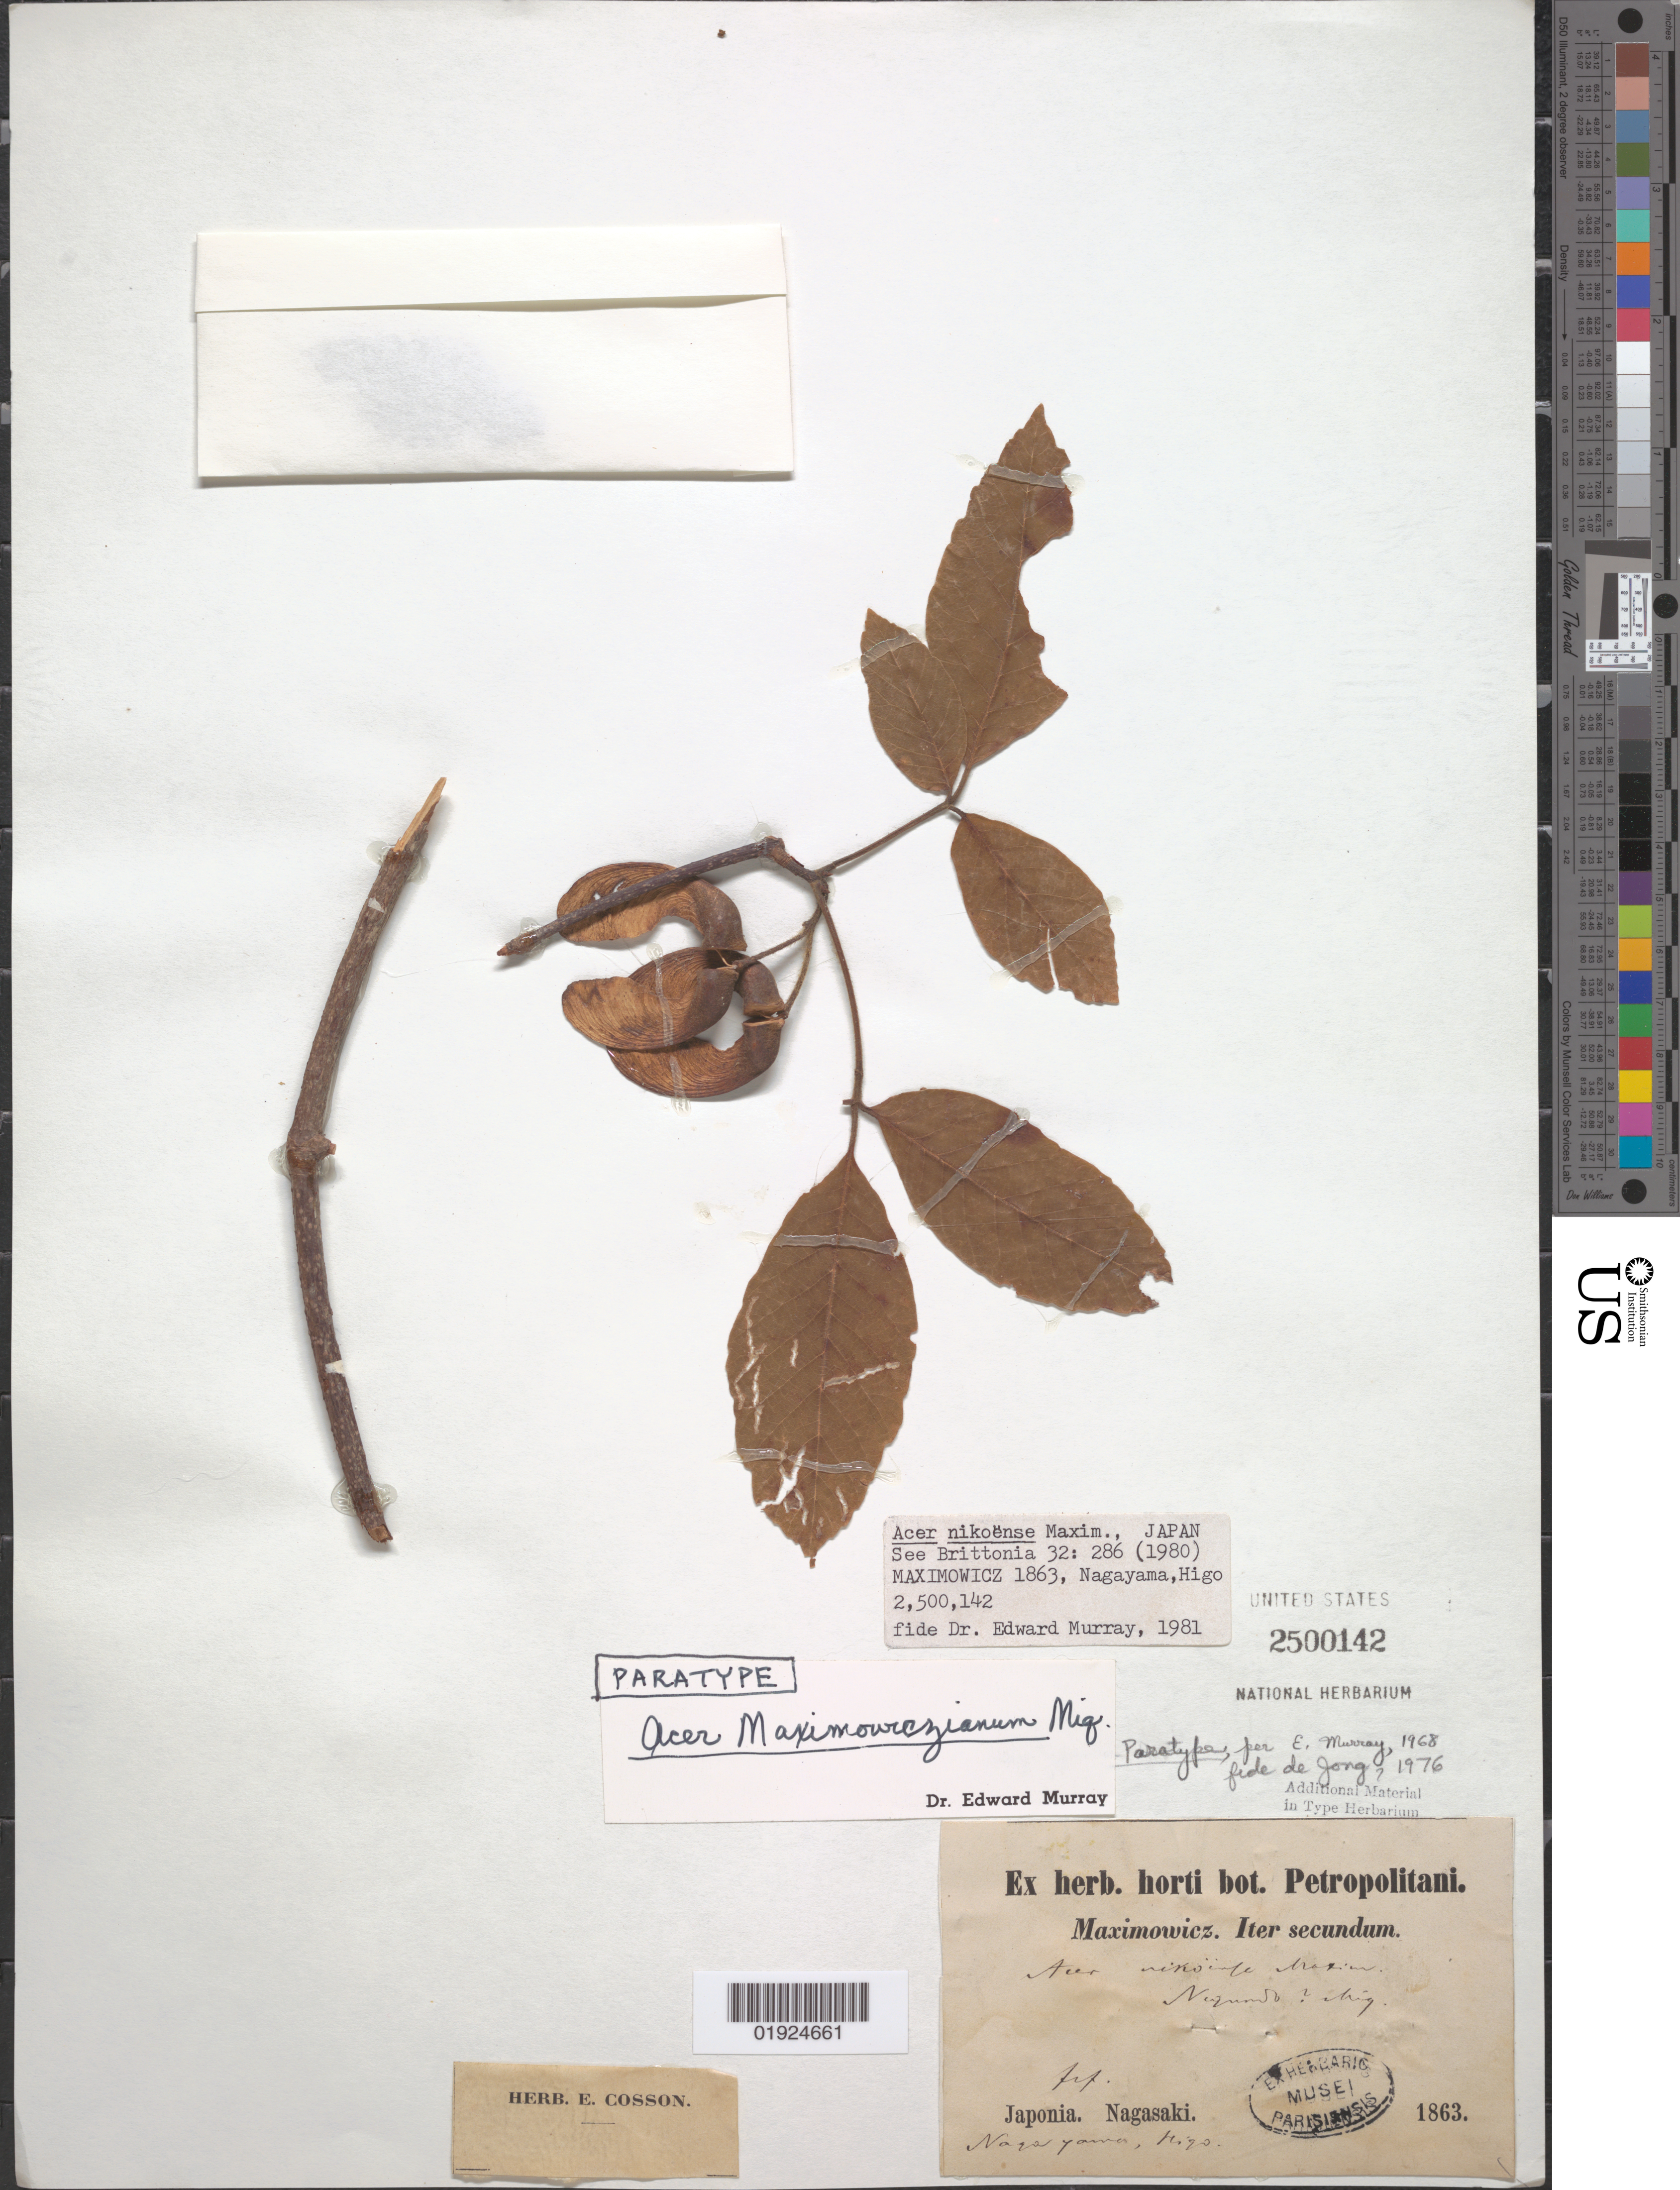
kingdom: Plantae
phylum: Tracheophyta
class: Magnoliopsida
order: Sapindales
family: Sapindaceae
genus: Acer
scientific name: Acer nikoense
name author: (Miq.) Maxim.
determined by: Murray, Edward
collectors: C. J. Maximowicz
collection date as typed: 1863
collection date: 1863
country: Japan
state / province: Kumamoto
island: Kyushu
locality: Nagayama, Higo [Kumamoto]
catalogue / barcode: US 2500142